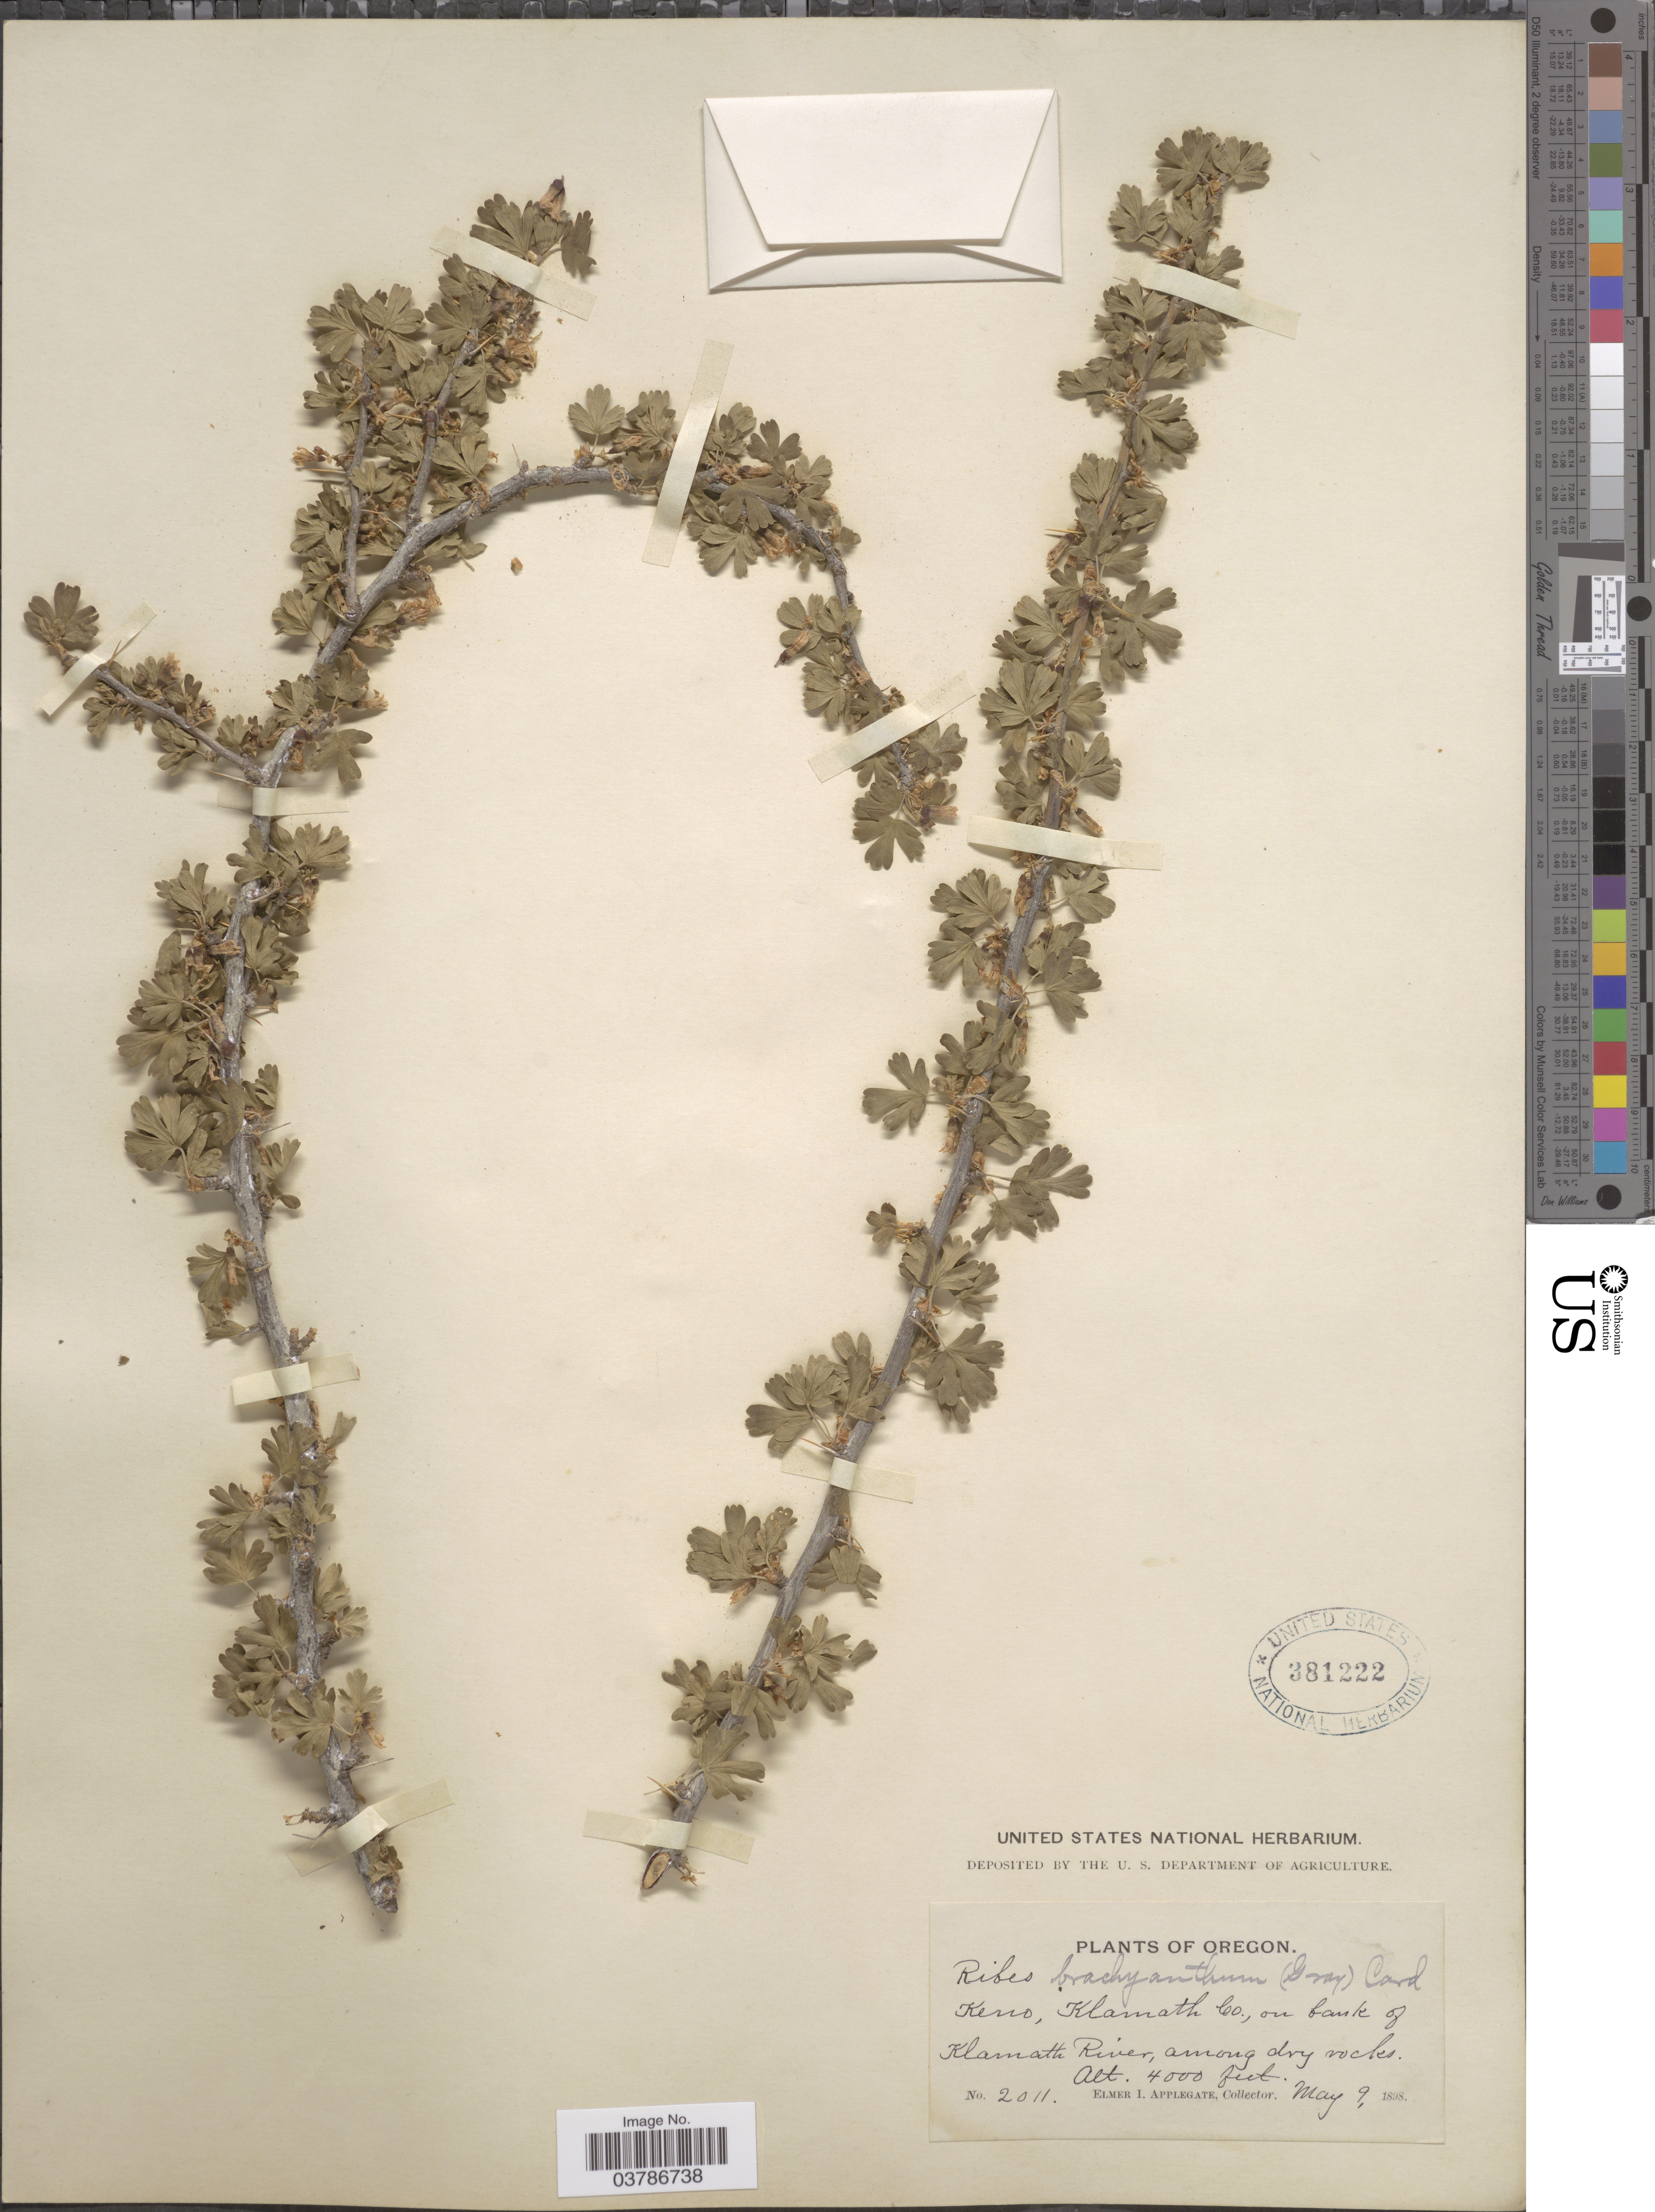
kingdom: Plantae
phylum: Tracheophyta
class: Magnoliopsida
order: Saxifragales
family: Grossulariaceae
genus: Ribes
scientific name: Ribes velutinum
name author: Greene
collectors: E. I. Applegate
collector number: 2011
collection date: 1898-05-09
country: United States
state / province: Oregon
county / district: Klamath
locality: Keno, Klamath Co., on bank of Klamath River, among dry rocks.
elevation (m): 1219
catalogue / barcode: US 381222